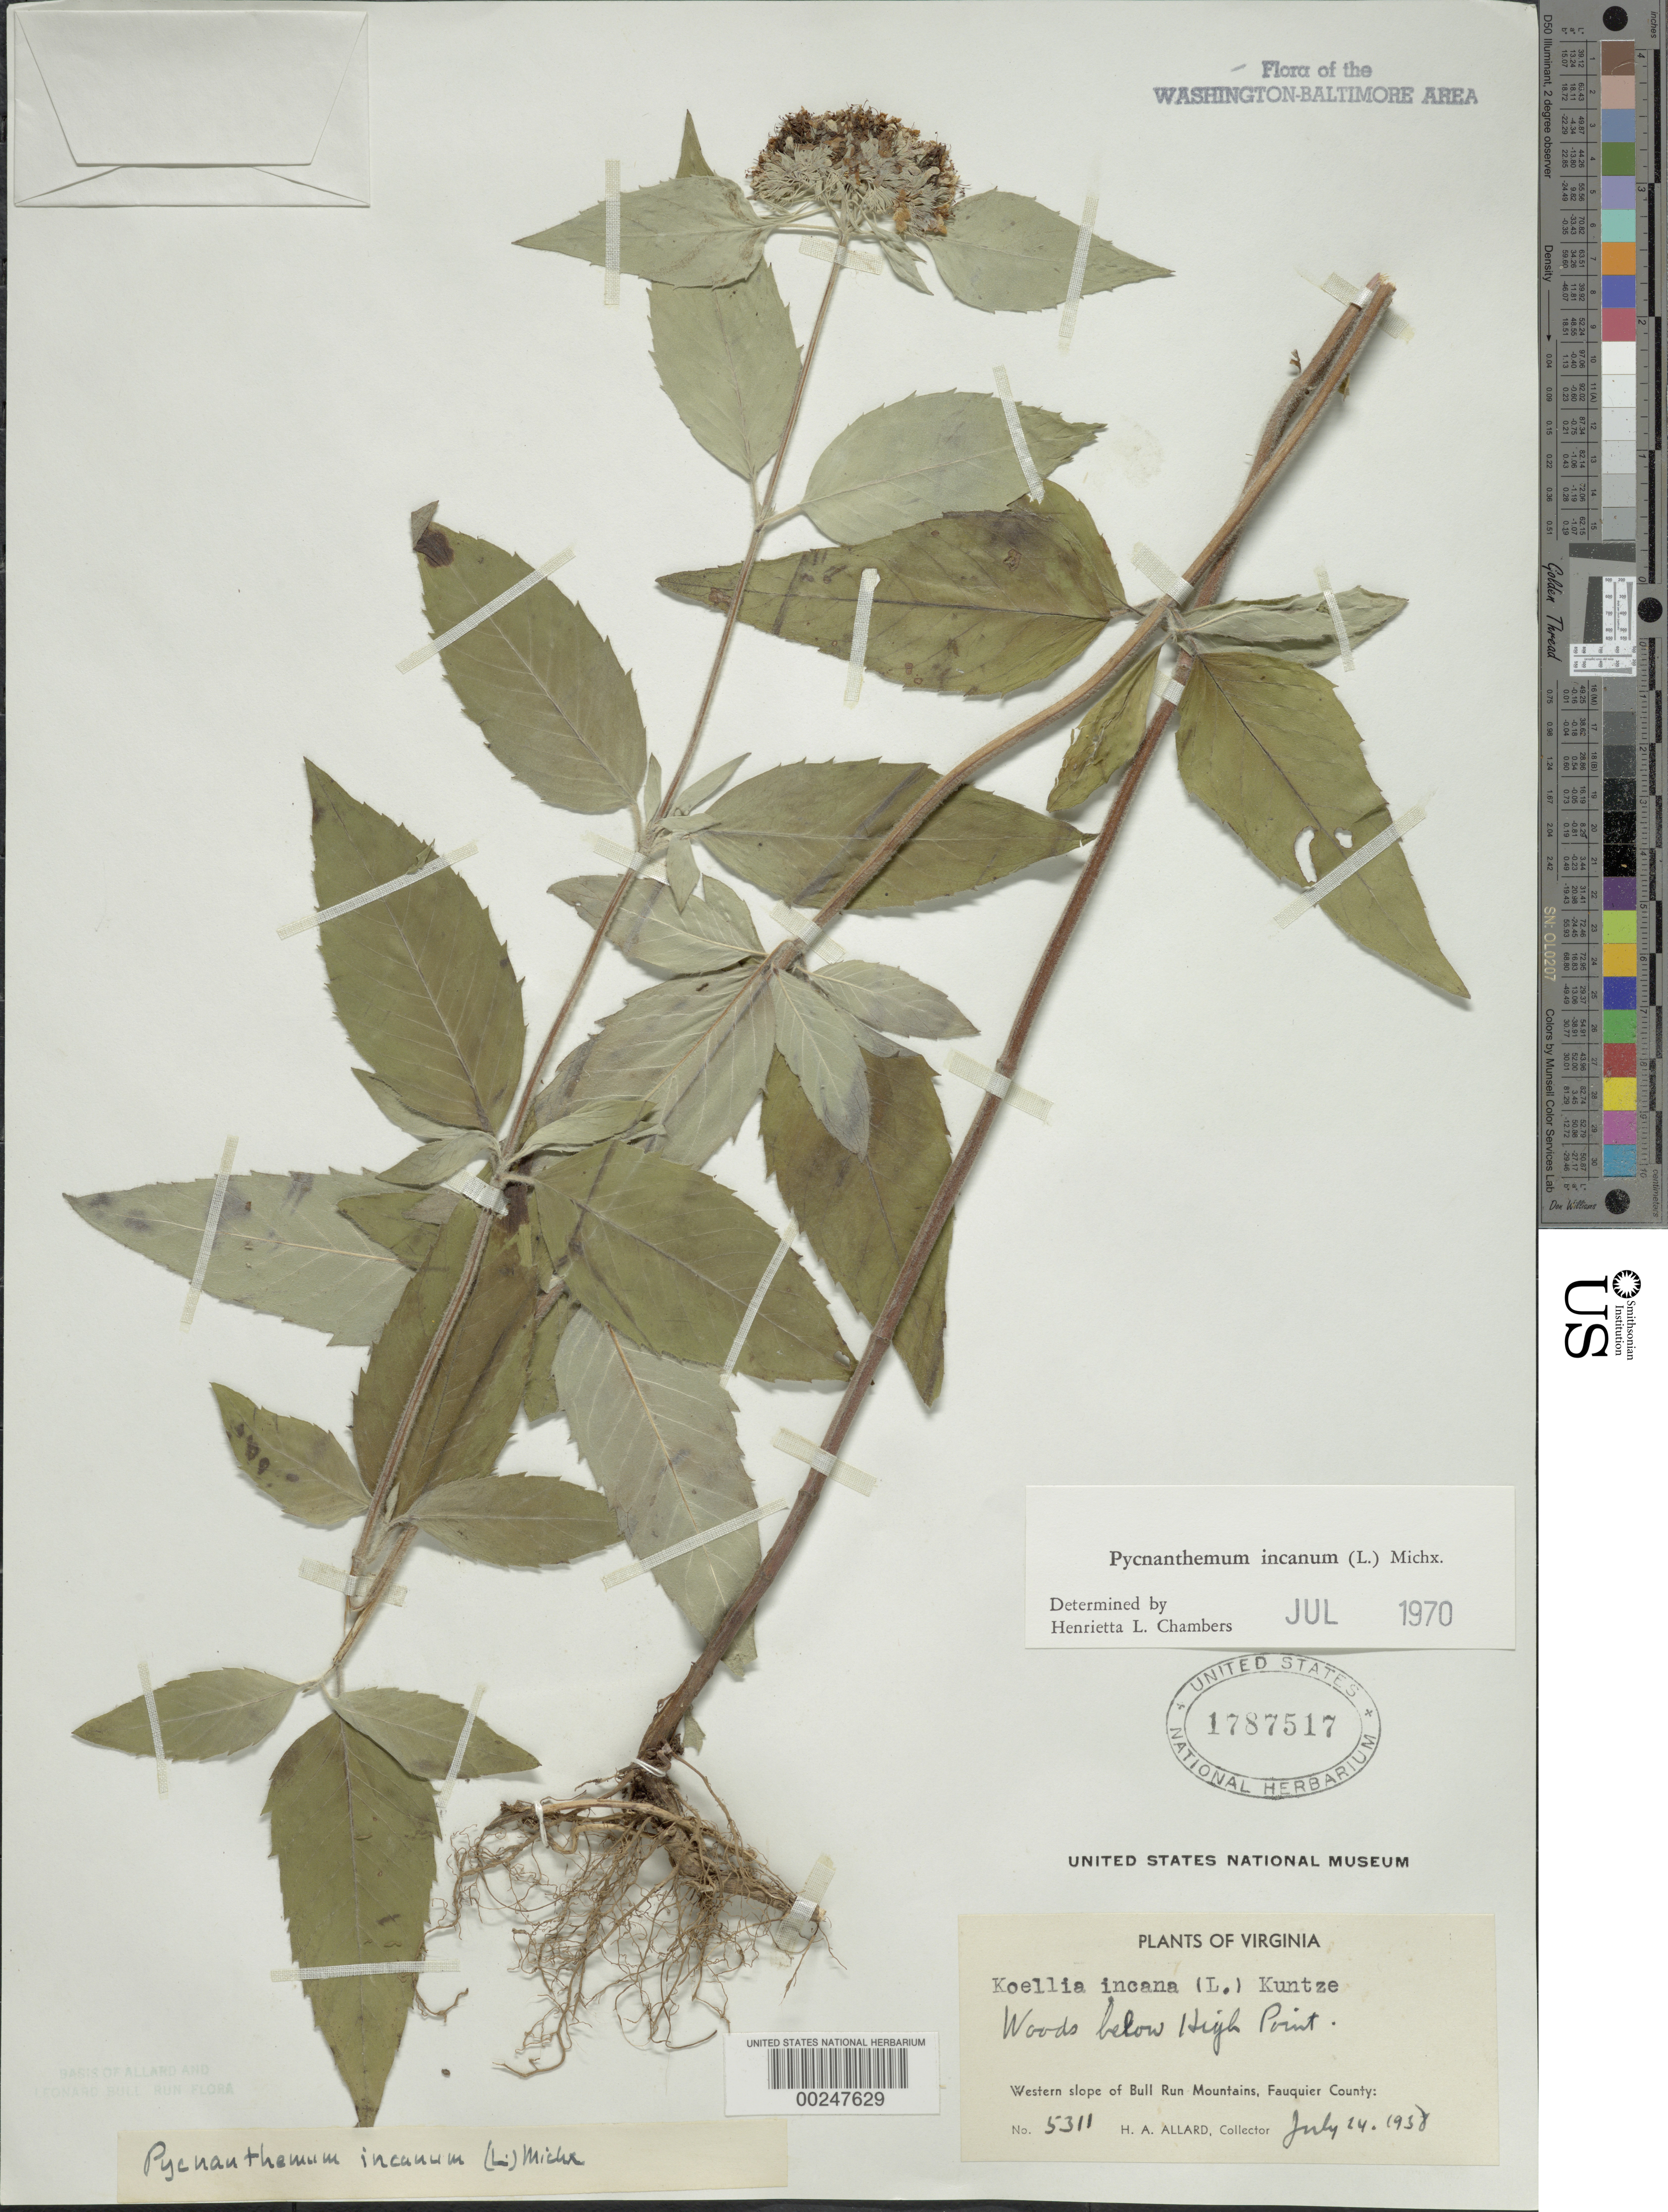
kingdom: Plantae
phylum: Tracheophyta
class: Magnoliopsida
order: Lamiales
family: Lamiaceae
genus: Pycnanthemum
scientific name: Pycnanthemum incanum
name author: (L.) Michx.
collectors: H. A. Allard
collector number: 5311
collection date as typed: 14 Jul 1938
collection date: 1938-07-14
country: United States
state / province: Virginia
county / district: Fauquier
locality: Western slope of Bull Run Mt, below High Point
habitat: Woods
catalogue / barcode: US 1787517